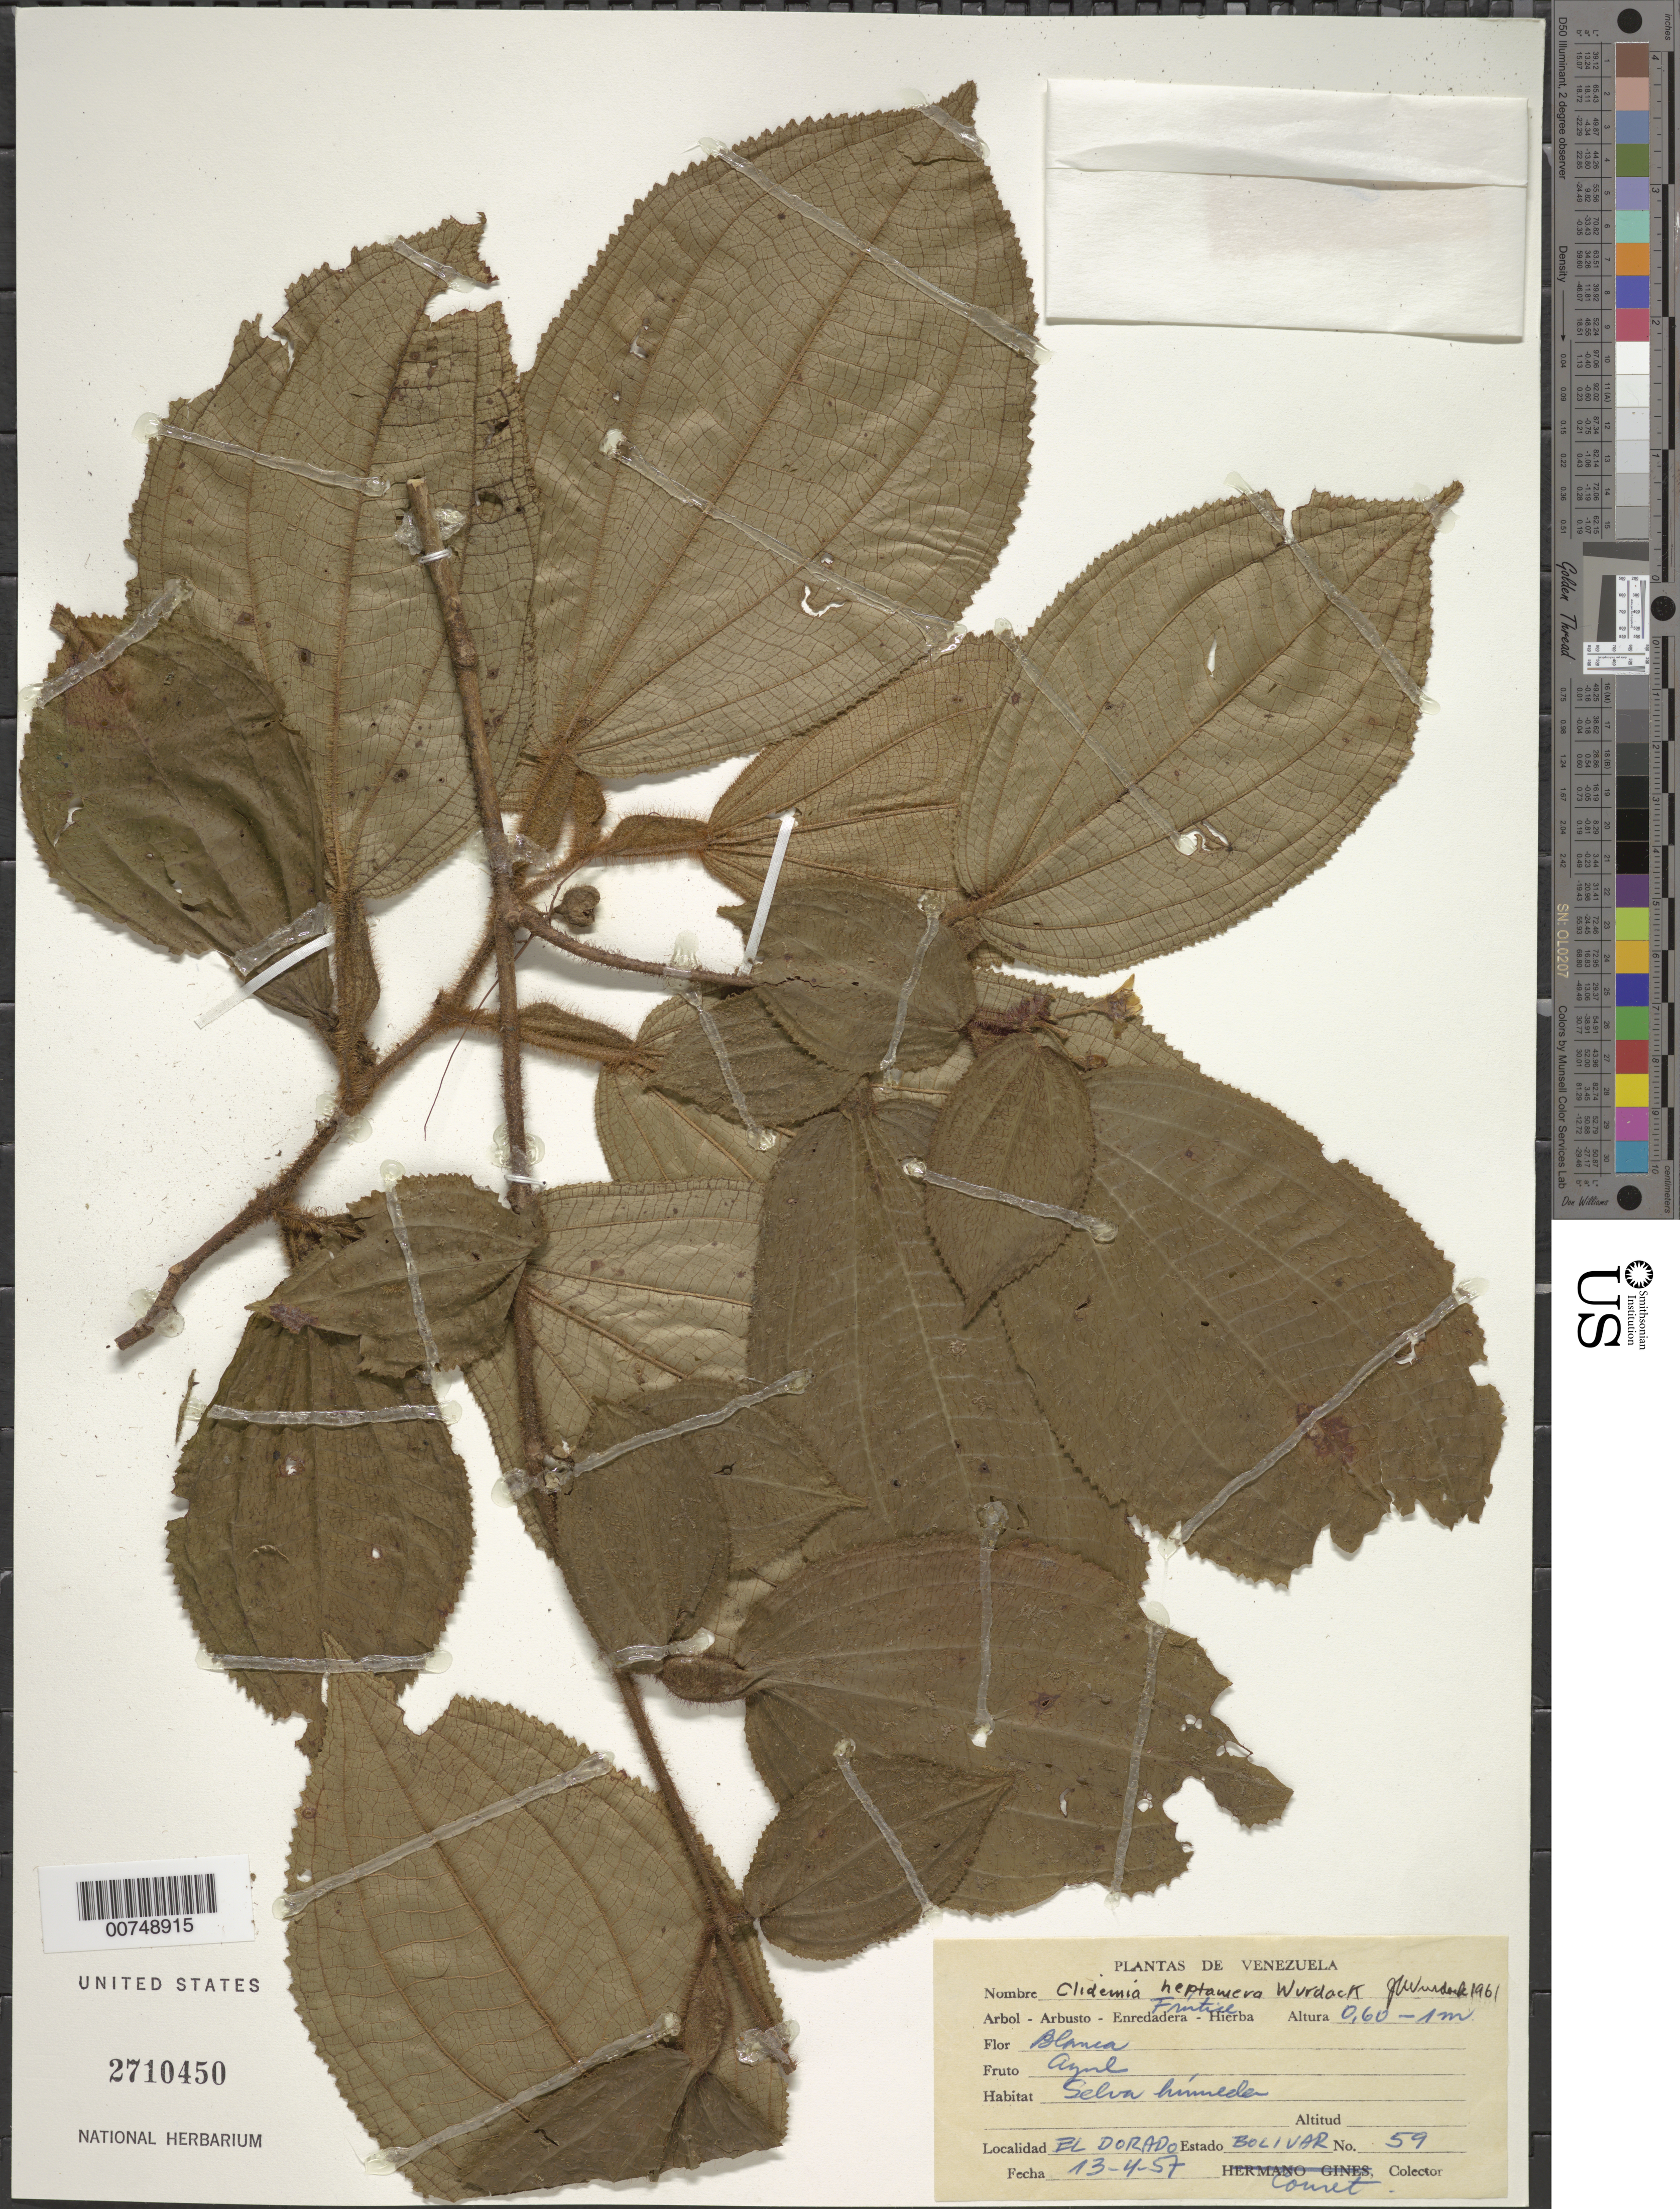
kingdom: Plantae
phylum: Tracheophyta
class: Magnoliopsida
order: Myrtales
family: Melastomataceae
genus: Clidemia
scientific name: Clidemia heptamera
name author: Wurdack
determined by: Wurdack, John J., (US), US (UNITED STATES)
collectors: -. Couret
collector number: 59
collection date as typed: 13-Apr-57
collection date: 1957-04-13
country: Venezuela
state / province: Bolívar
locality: El Dorado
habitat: Selva húmeda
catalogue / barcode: US 2710450